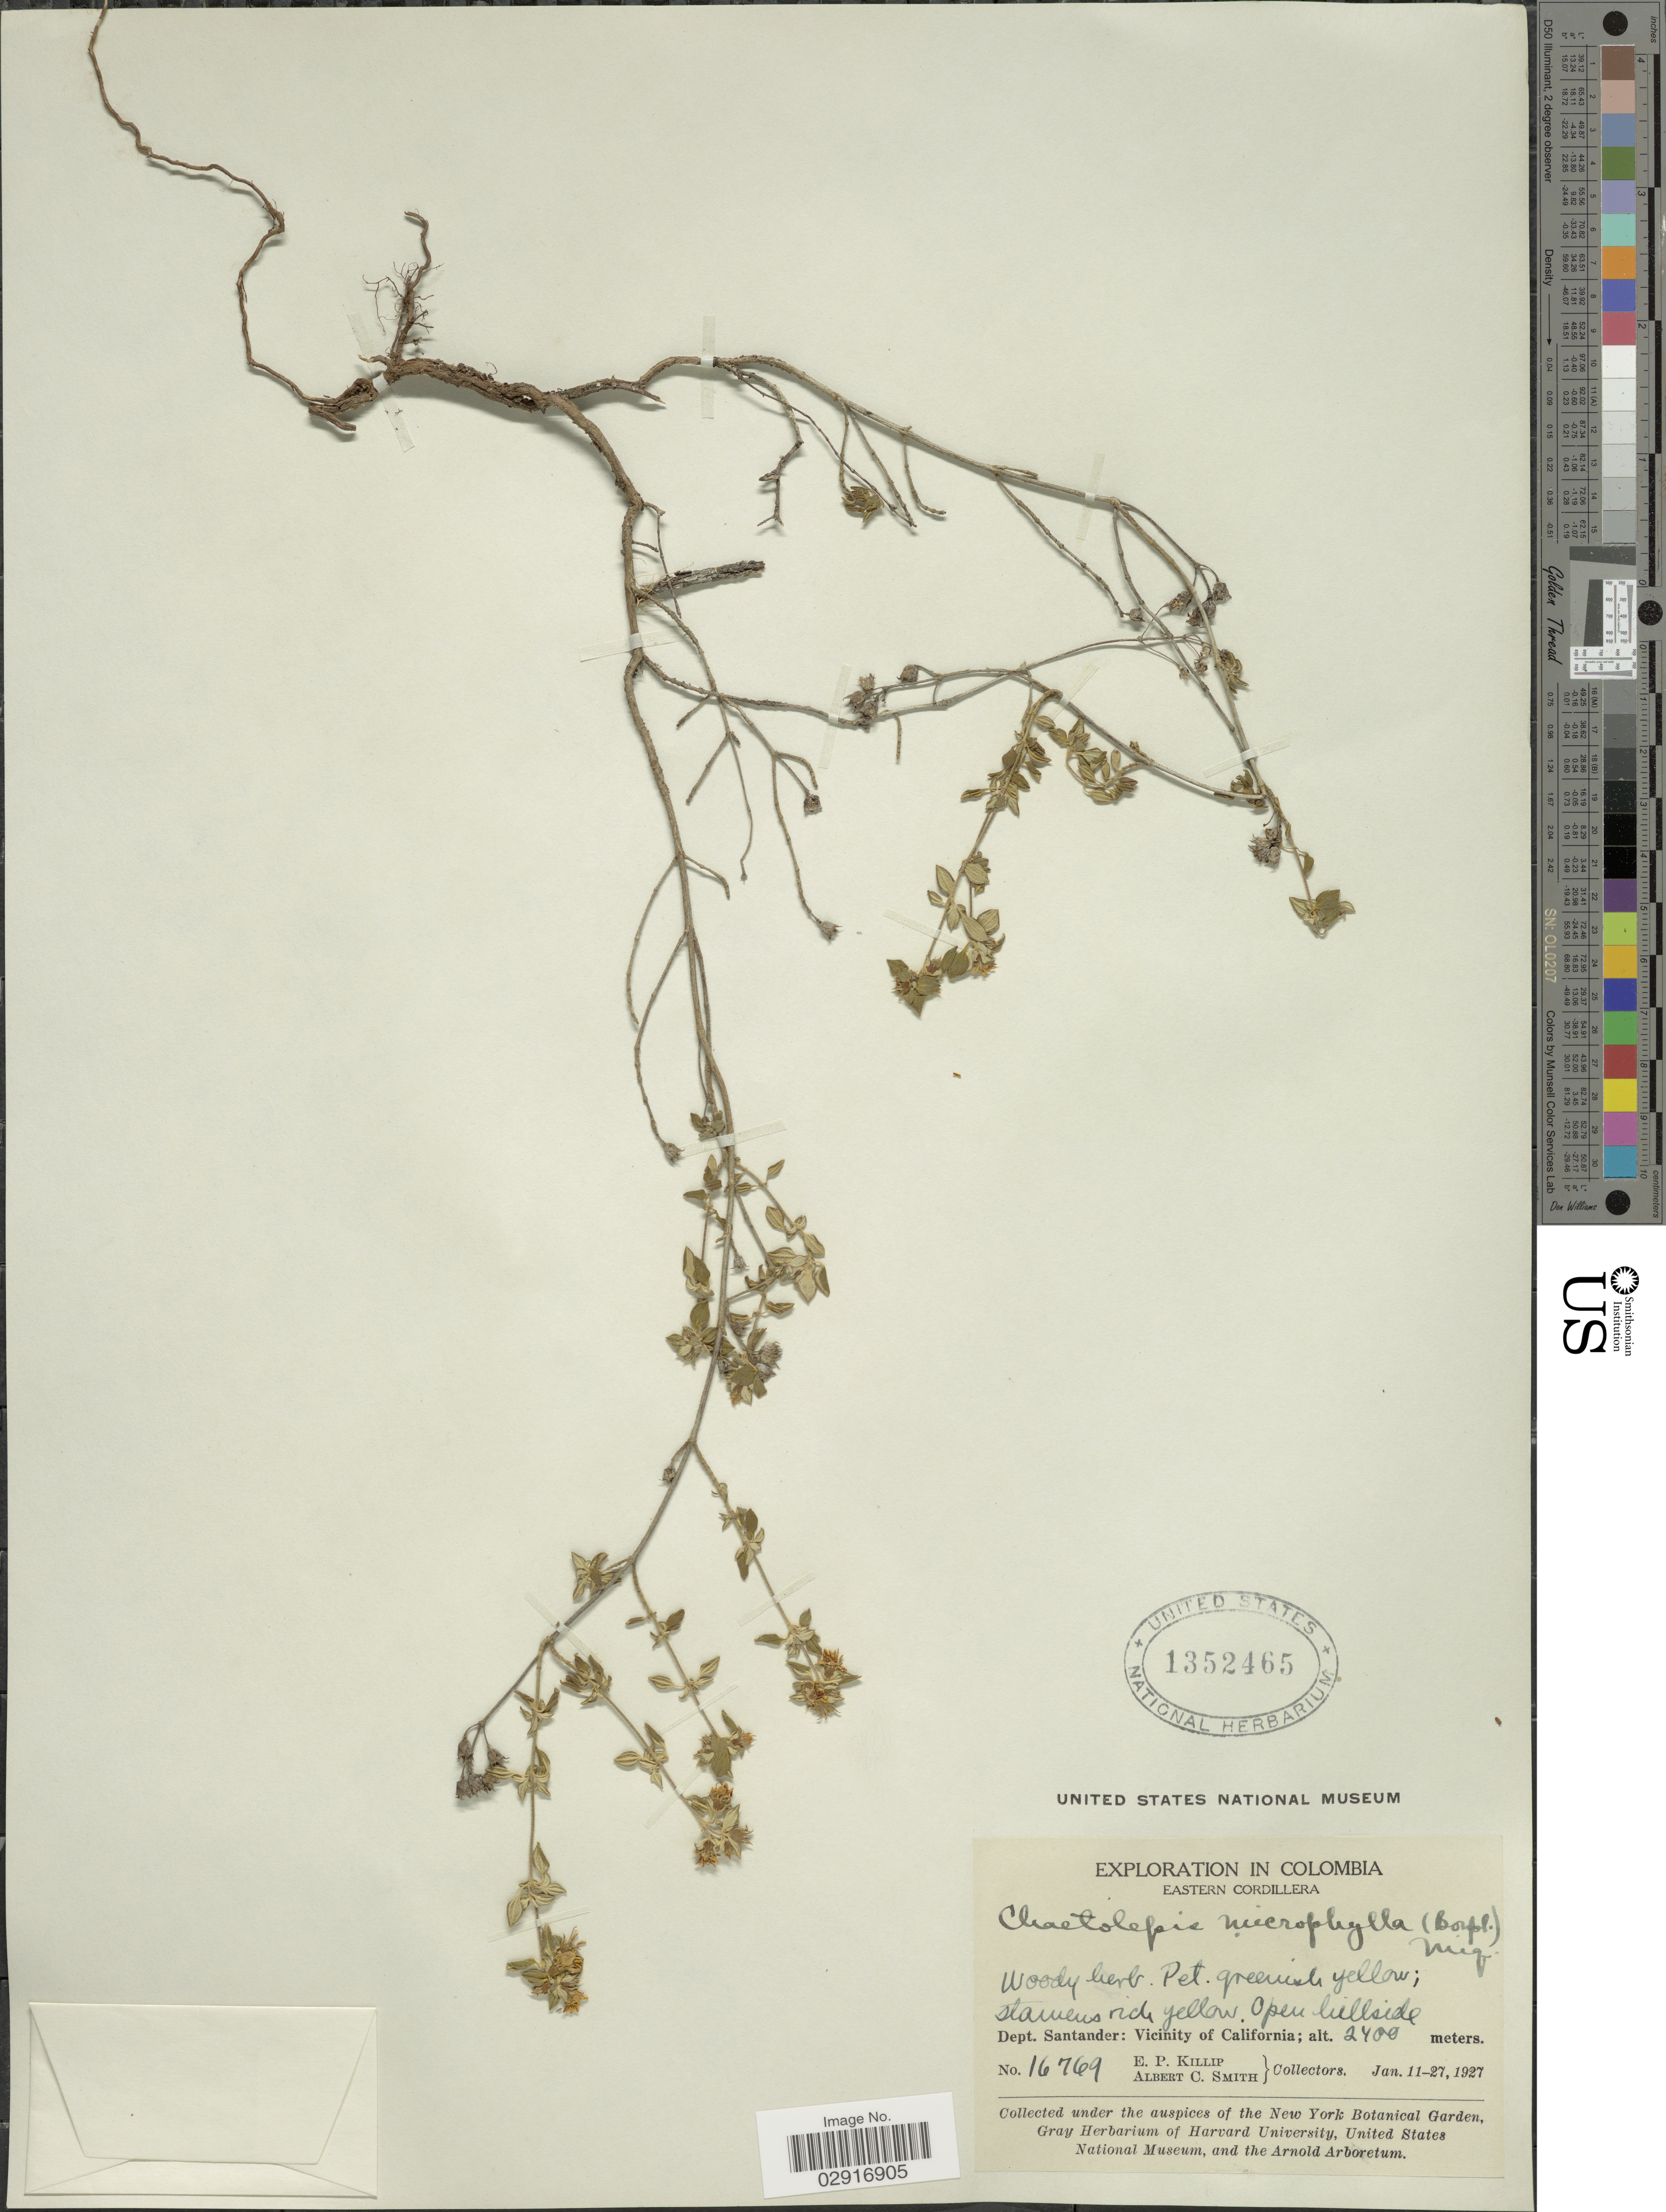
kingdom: Plantae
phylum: Tracheophyta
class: Magnoliopsida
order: Myrtales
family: Melastomataceae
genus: Chaetolepis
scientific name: Chaetolepis microphylla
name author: (Bonpl.) Miq.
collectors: E. P. Killip & A. C. Smith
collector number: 16769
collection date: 1927-01-11/1927-01-27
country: Colombia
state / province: Santander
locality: Eastern Cordillera. Dept. Santander Vicinity of California.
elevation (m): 2400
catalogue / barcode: US 1352465